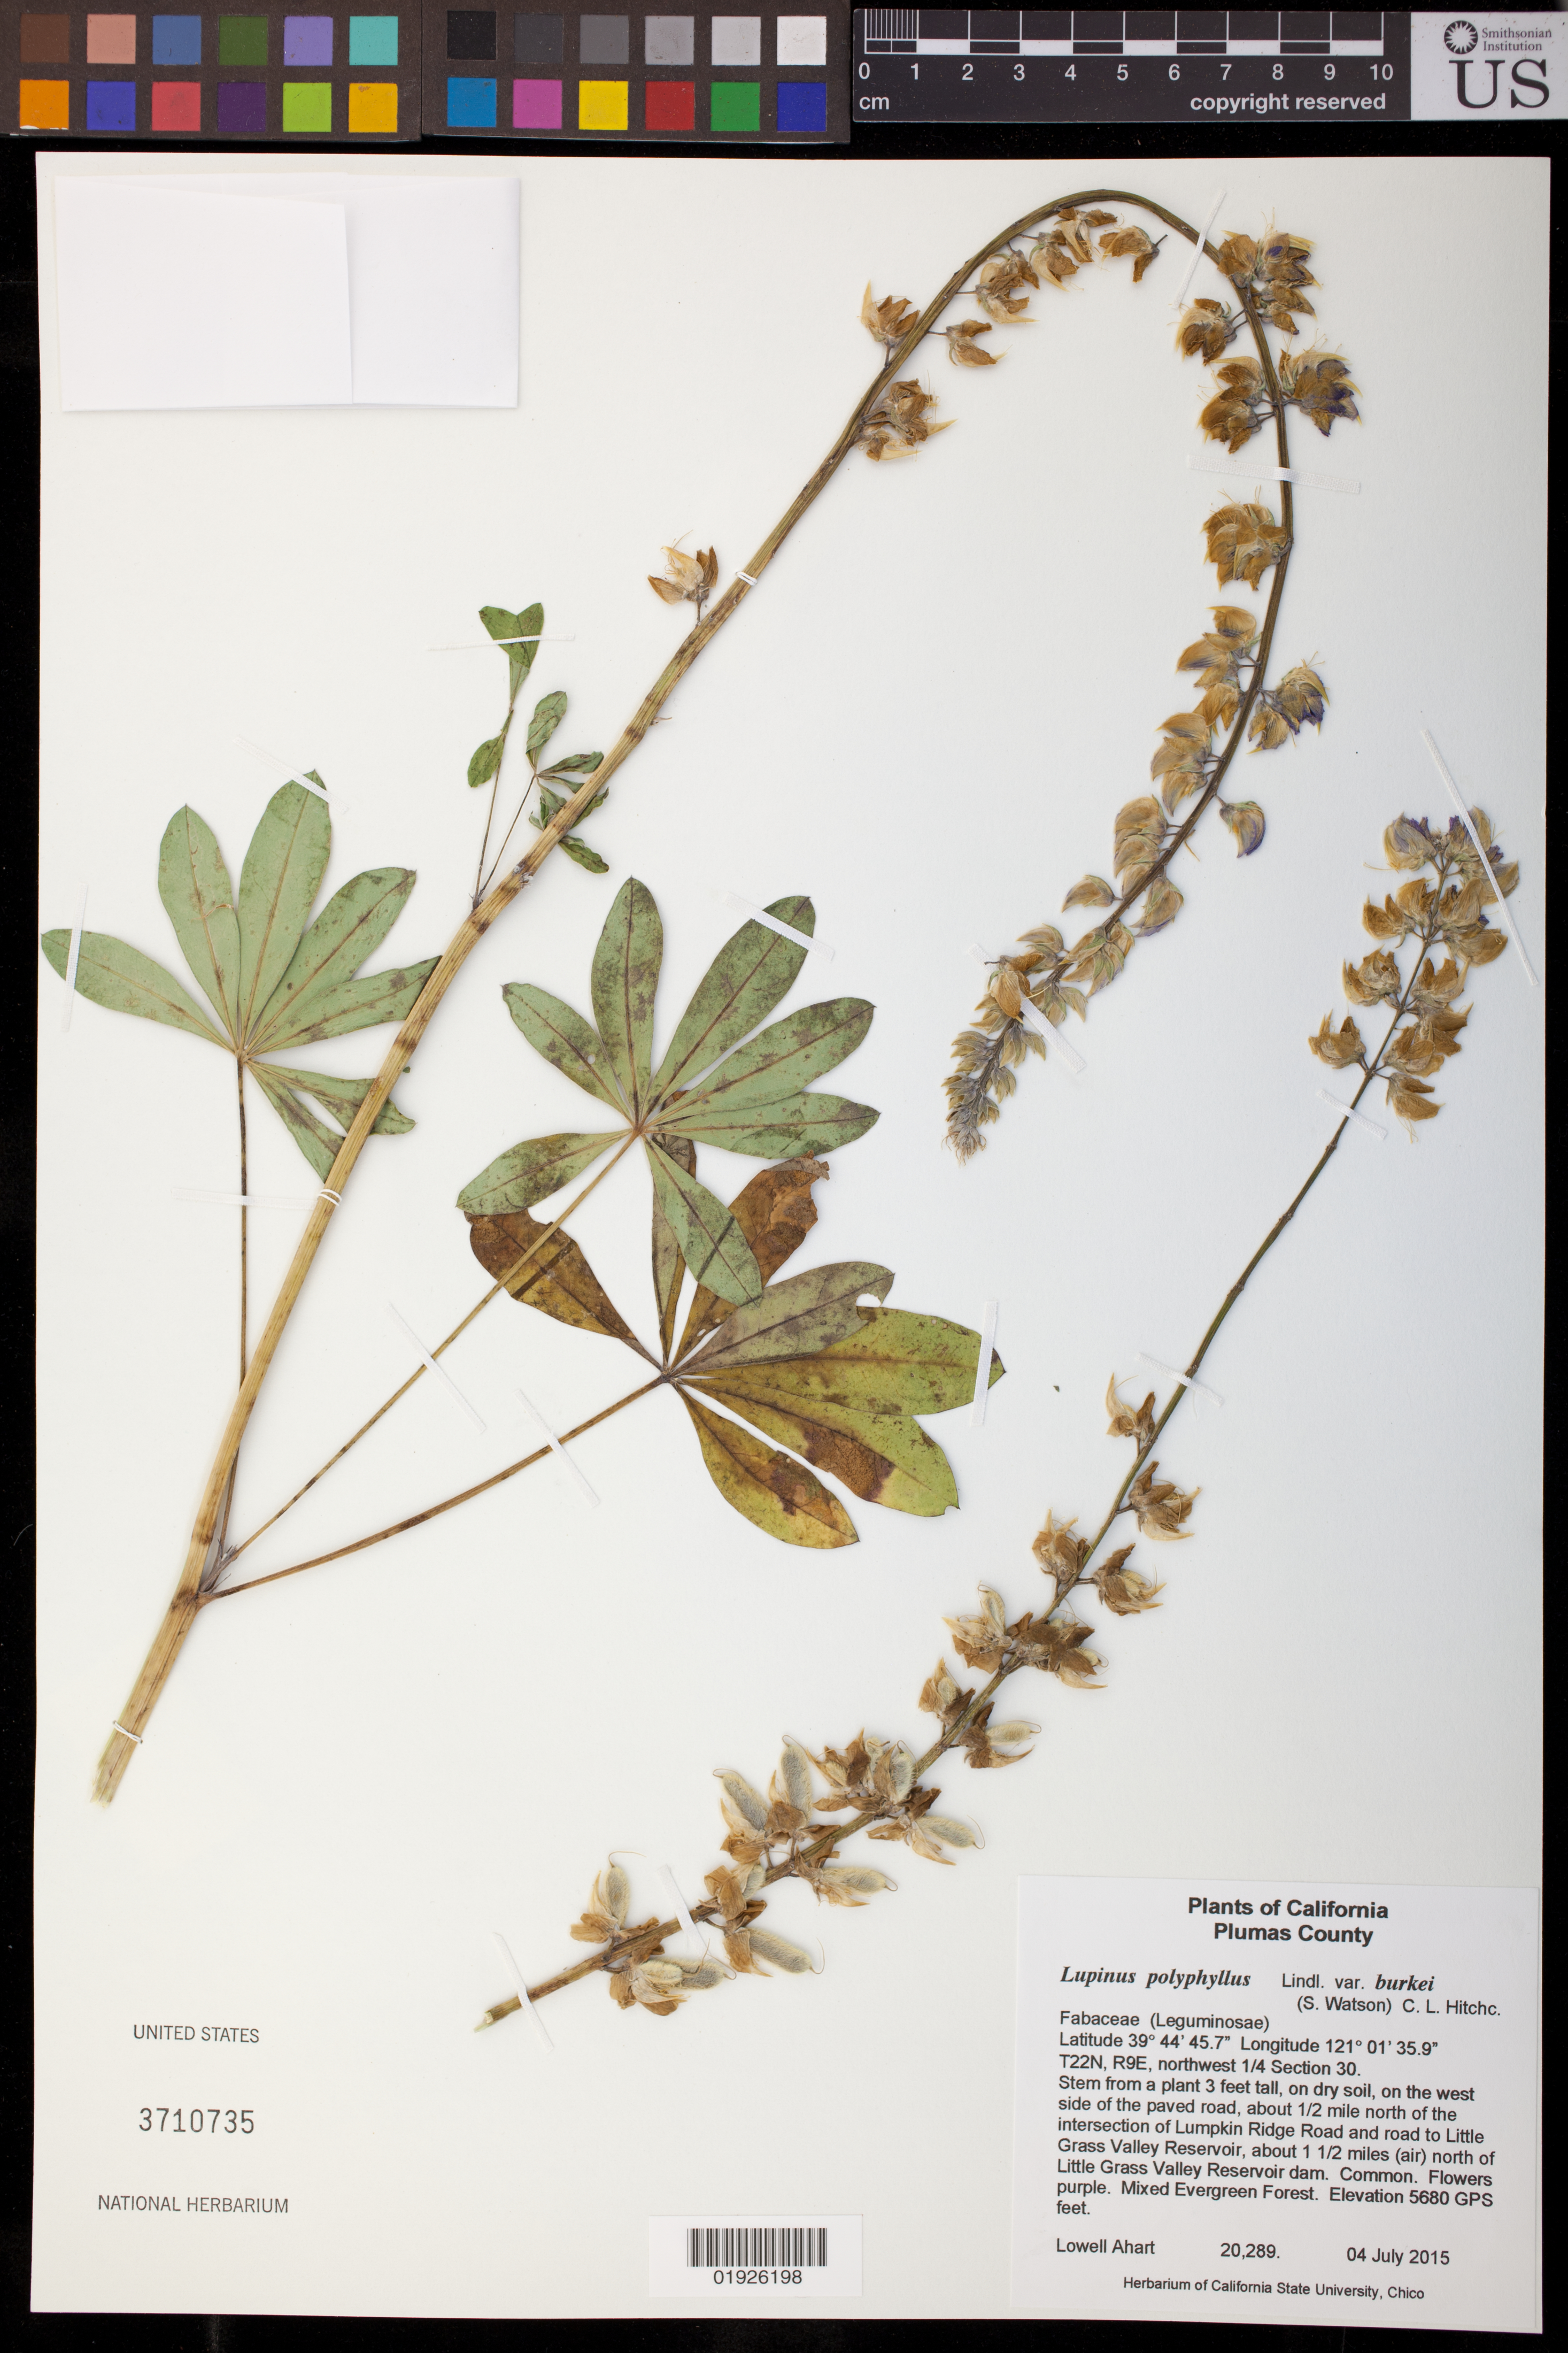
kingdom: Plantae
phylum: Tracheophyta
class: Magnoliopsida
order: Fabales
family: Fabaceae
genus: Lupinus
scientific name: Lupinus burkei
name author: S. Watson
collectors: L. Ahart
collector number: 20289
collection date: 2015-07-04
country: United States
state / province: California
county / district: Plumas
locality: T22N, R9E,northwest 1/4 section 30. On the west side of the paved road, about 1/2 mile north of the intersection of Lumpkin Ridge Road and road to Little Grass Valley Reservoir, about 1 1/2 miles (air) north of Little Grass Valley Reservoir dam.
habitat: Mixed evergreen forest, on dry soil.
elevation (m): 1731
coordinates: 39 44 45.7, 121 01 35.9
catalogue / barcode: US 3710735